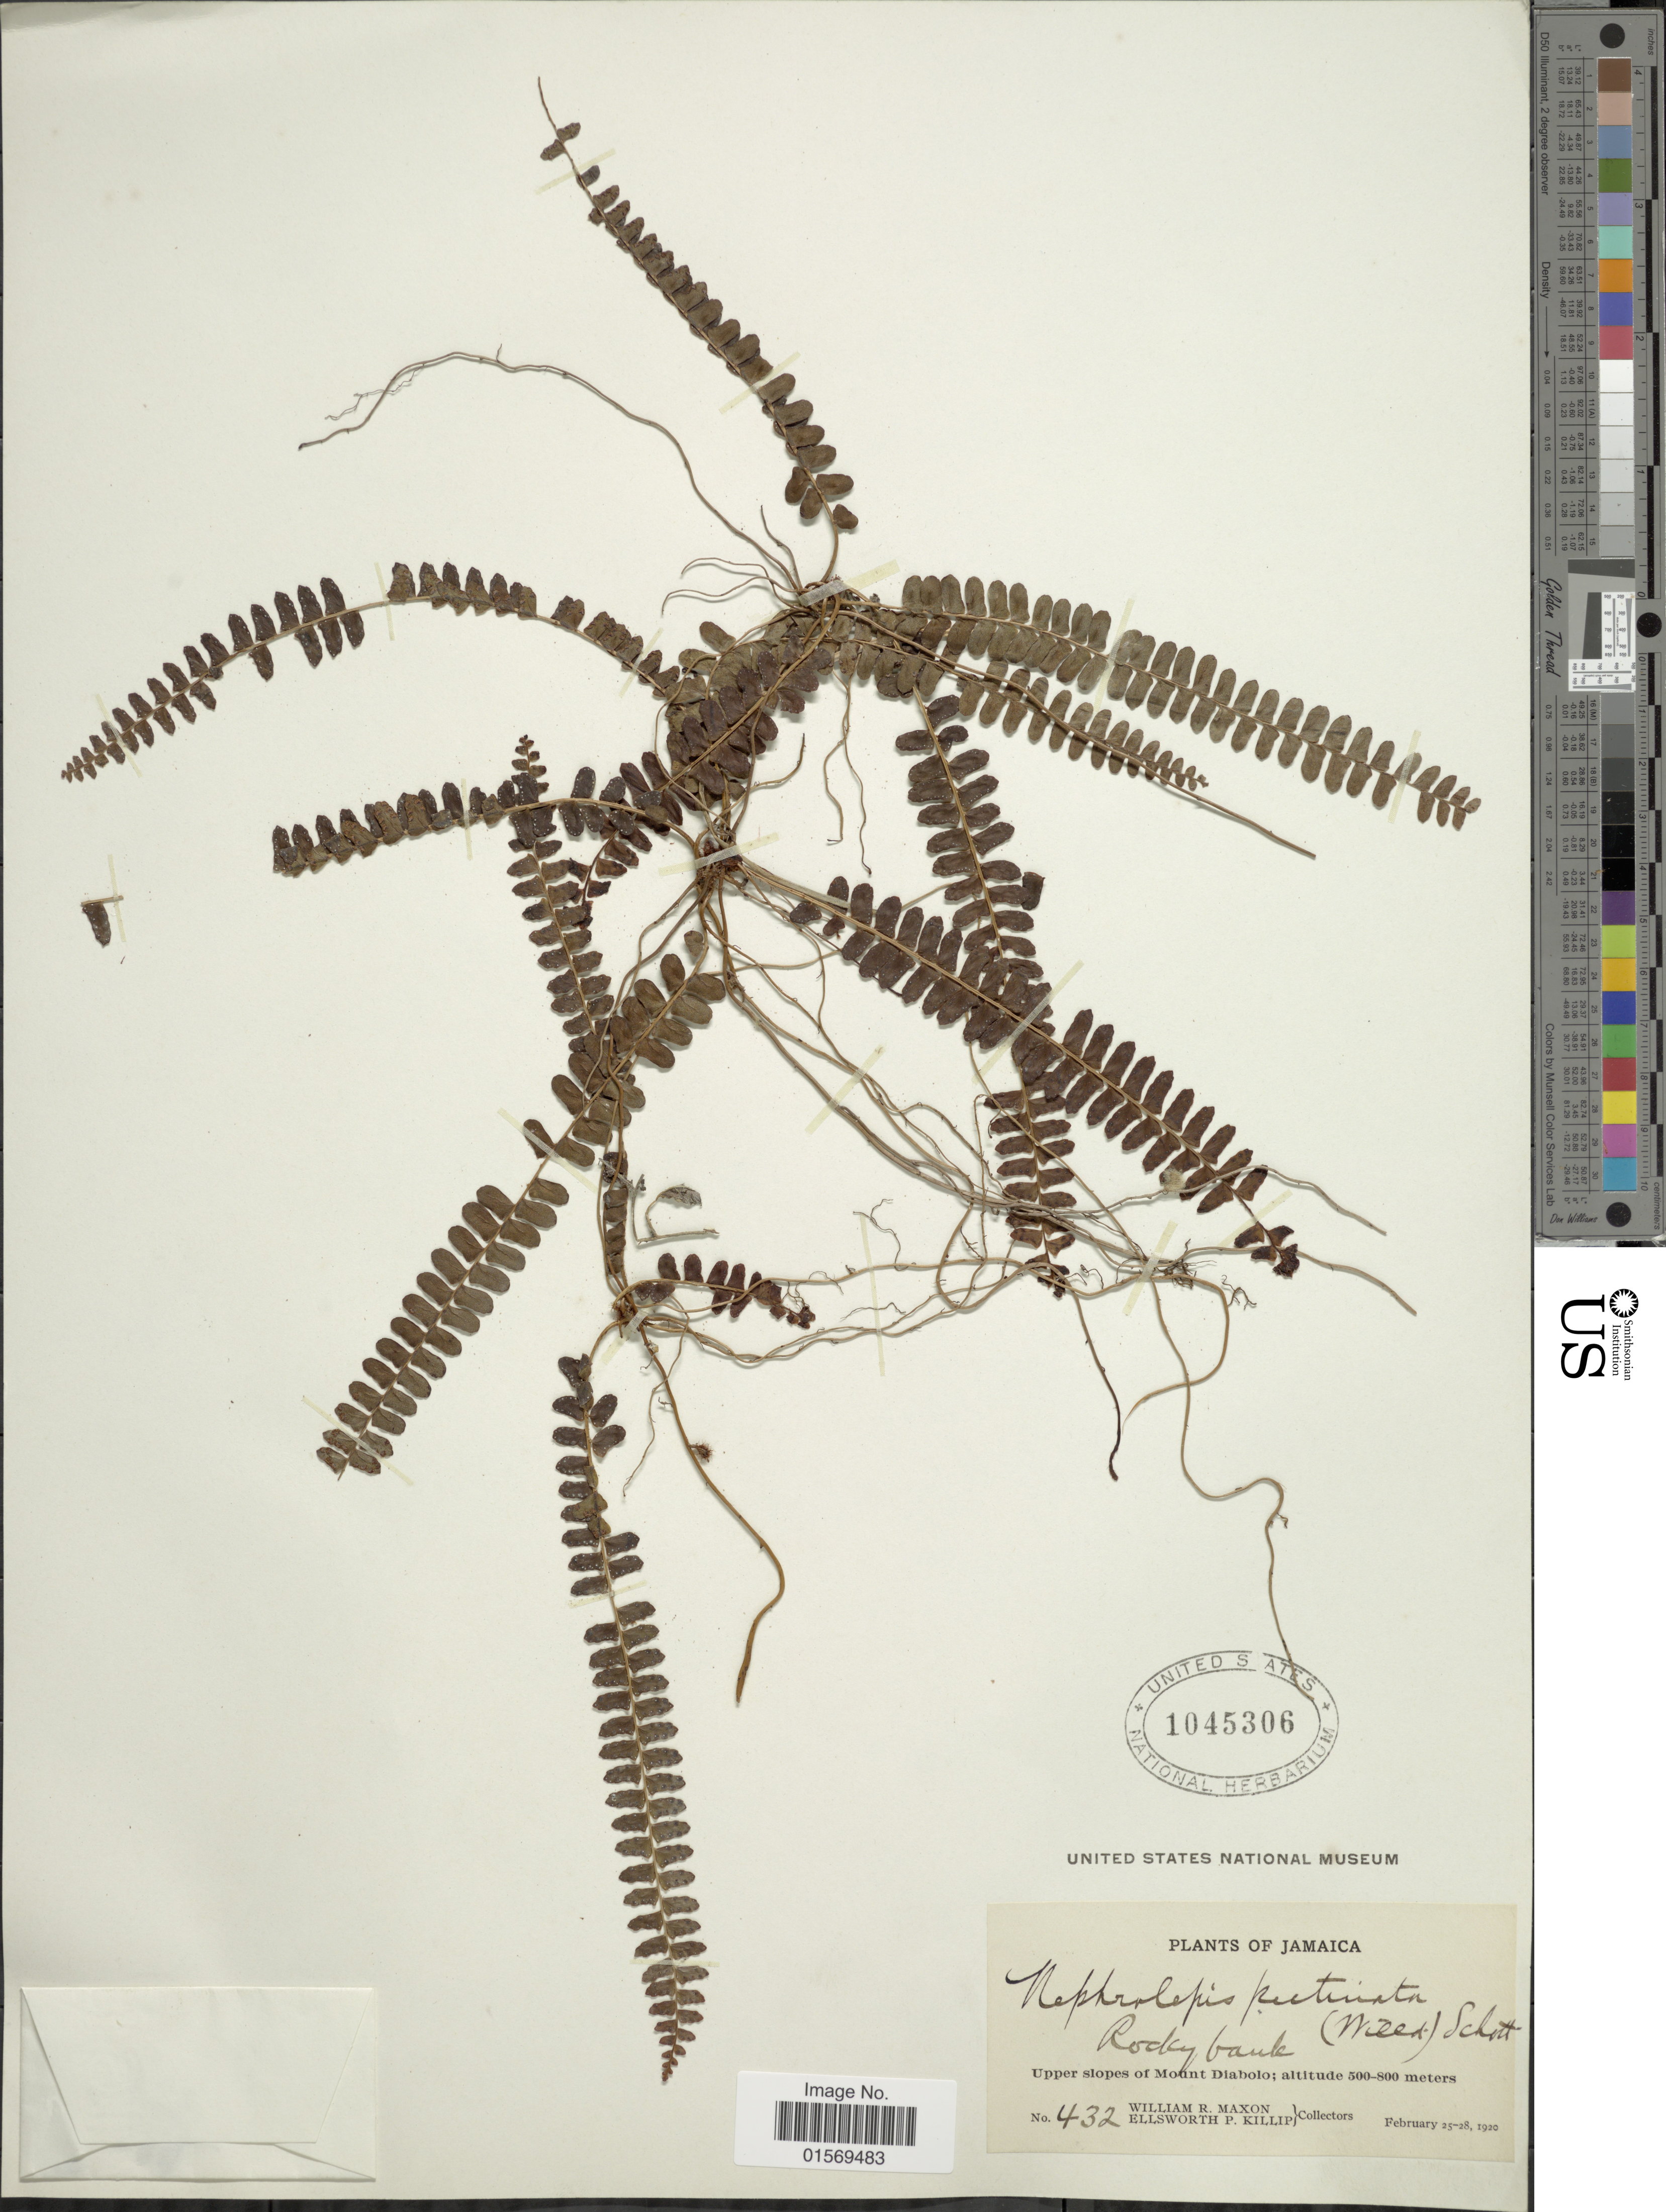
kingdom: Plantae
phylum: Tracheophyta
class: Polypodiopsida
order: Polypodiales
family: Nephrolepidaceae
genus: Nephrolepis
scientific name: Nephrolepis pectinata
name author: (Willd.) Schott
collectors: W. R. Maxon & E. P. Killip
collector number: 432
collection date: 1920-02-25/1920-02-28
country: Jamaica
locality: Jamaica, Upper slopes of Mount Diabolo.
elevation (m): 500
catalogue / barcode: US 1045306